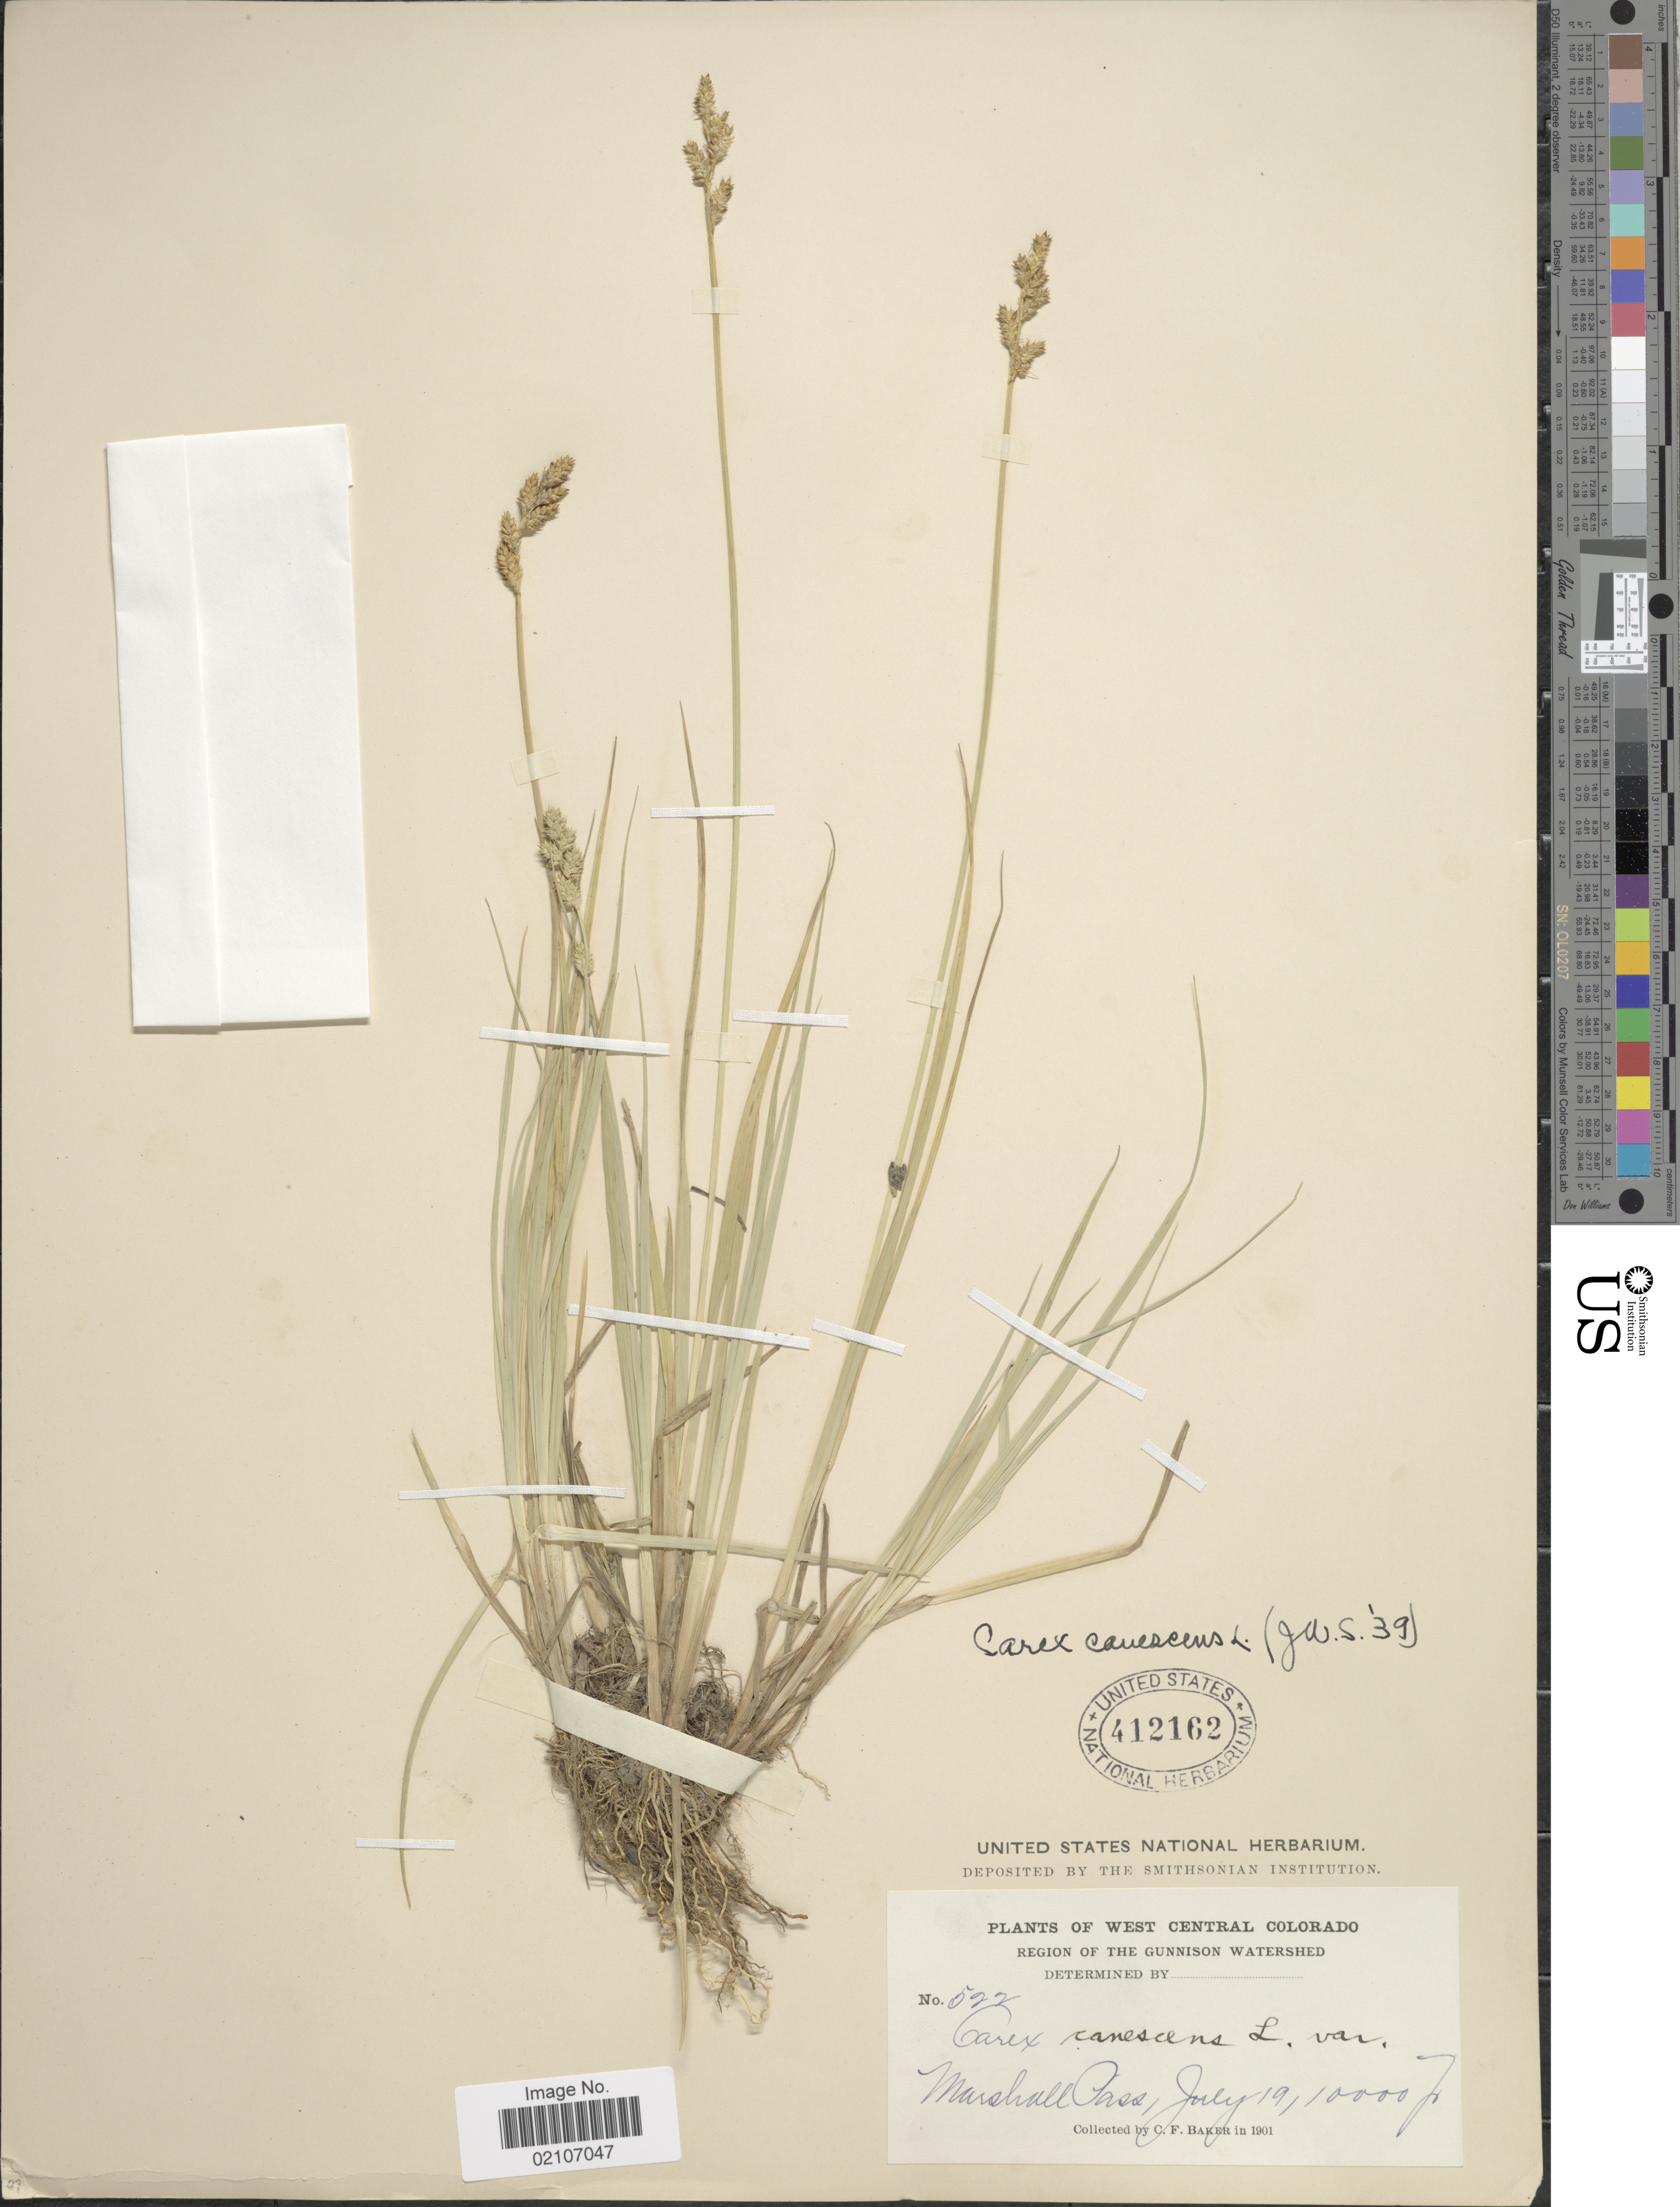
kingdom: Plantae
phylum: Tracheophyta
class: Liliopsida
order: Poales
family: Cyperaceae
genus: Carex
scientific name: Carex canescens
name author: L.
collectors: C. F. Baker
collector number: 522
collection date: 1901-07-19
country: United States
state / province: Colorado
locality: West Central Colorado, Region of the Gunnison watershed, Marshall Pass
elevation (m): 3048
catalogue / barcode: US 412162